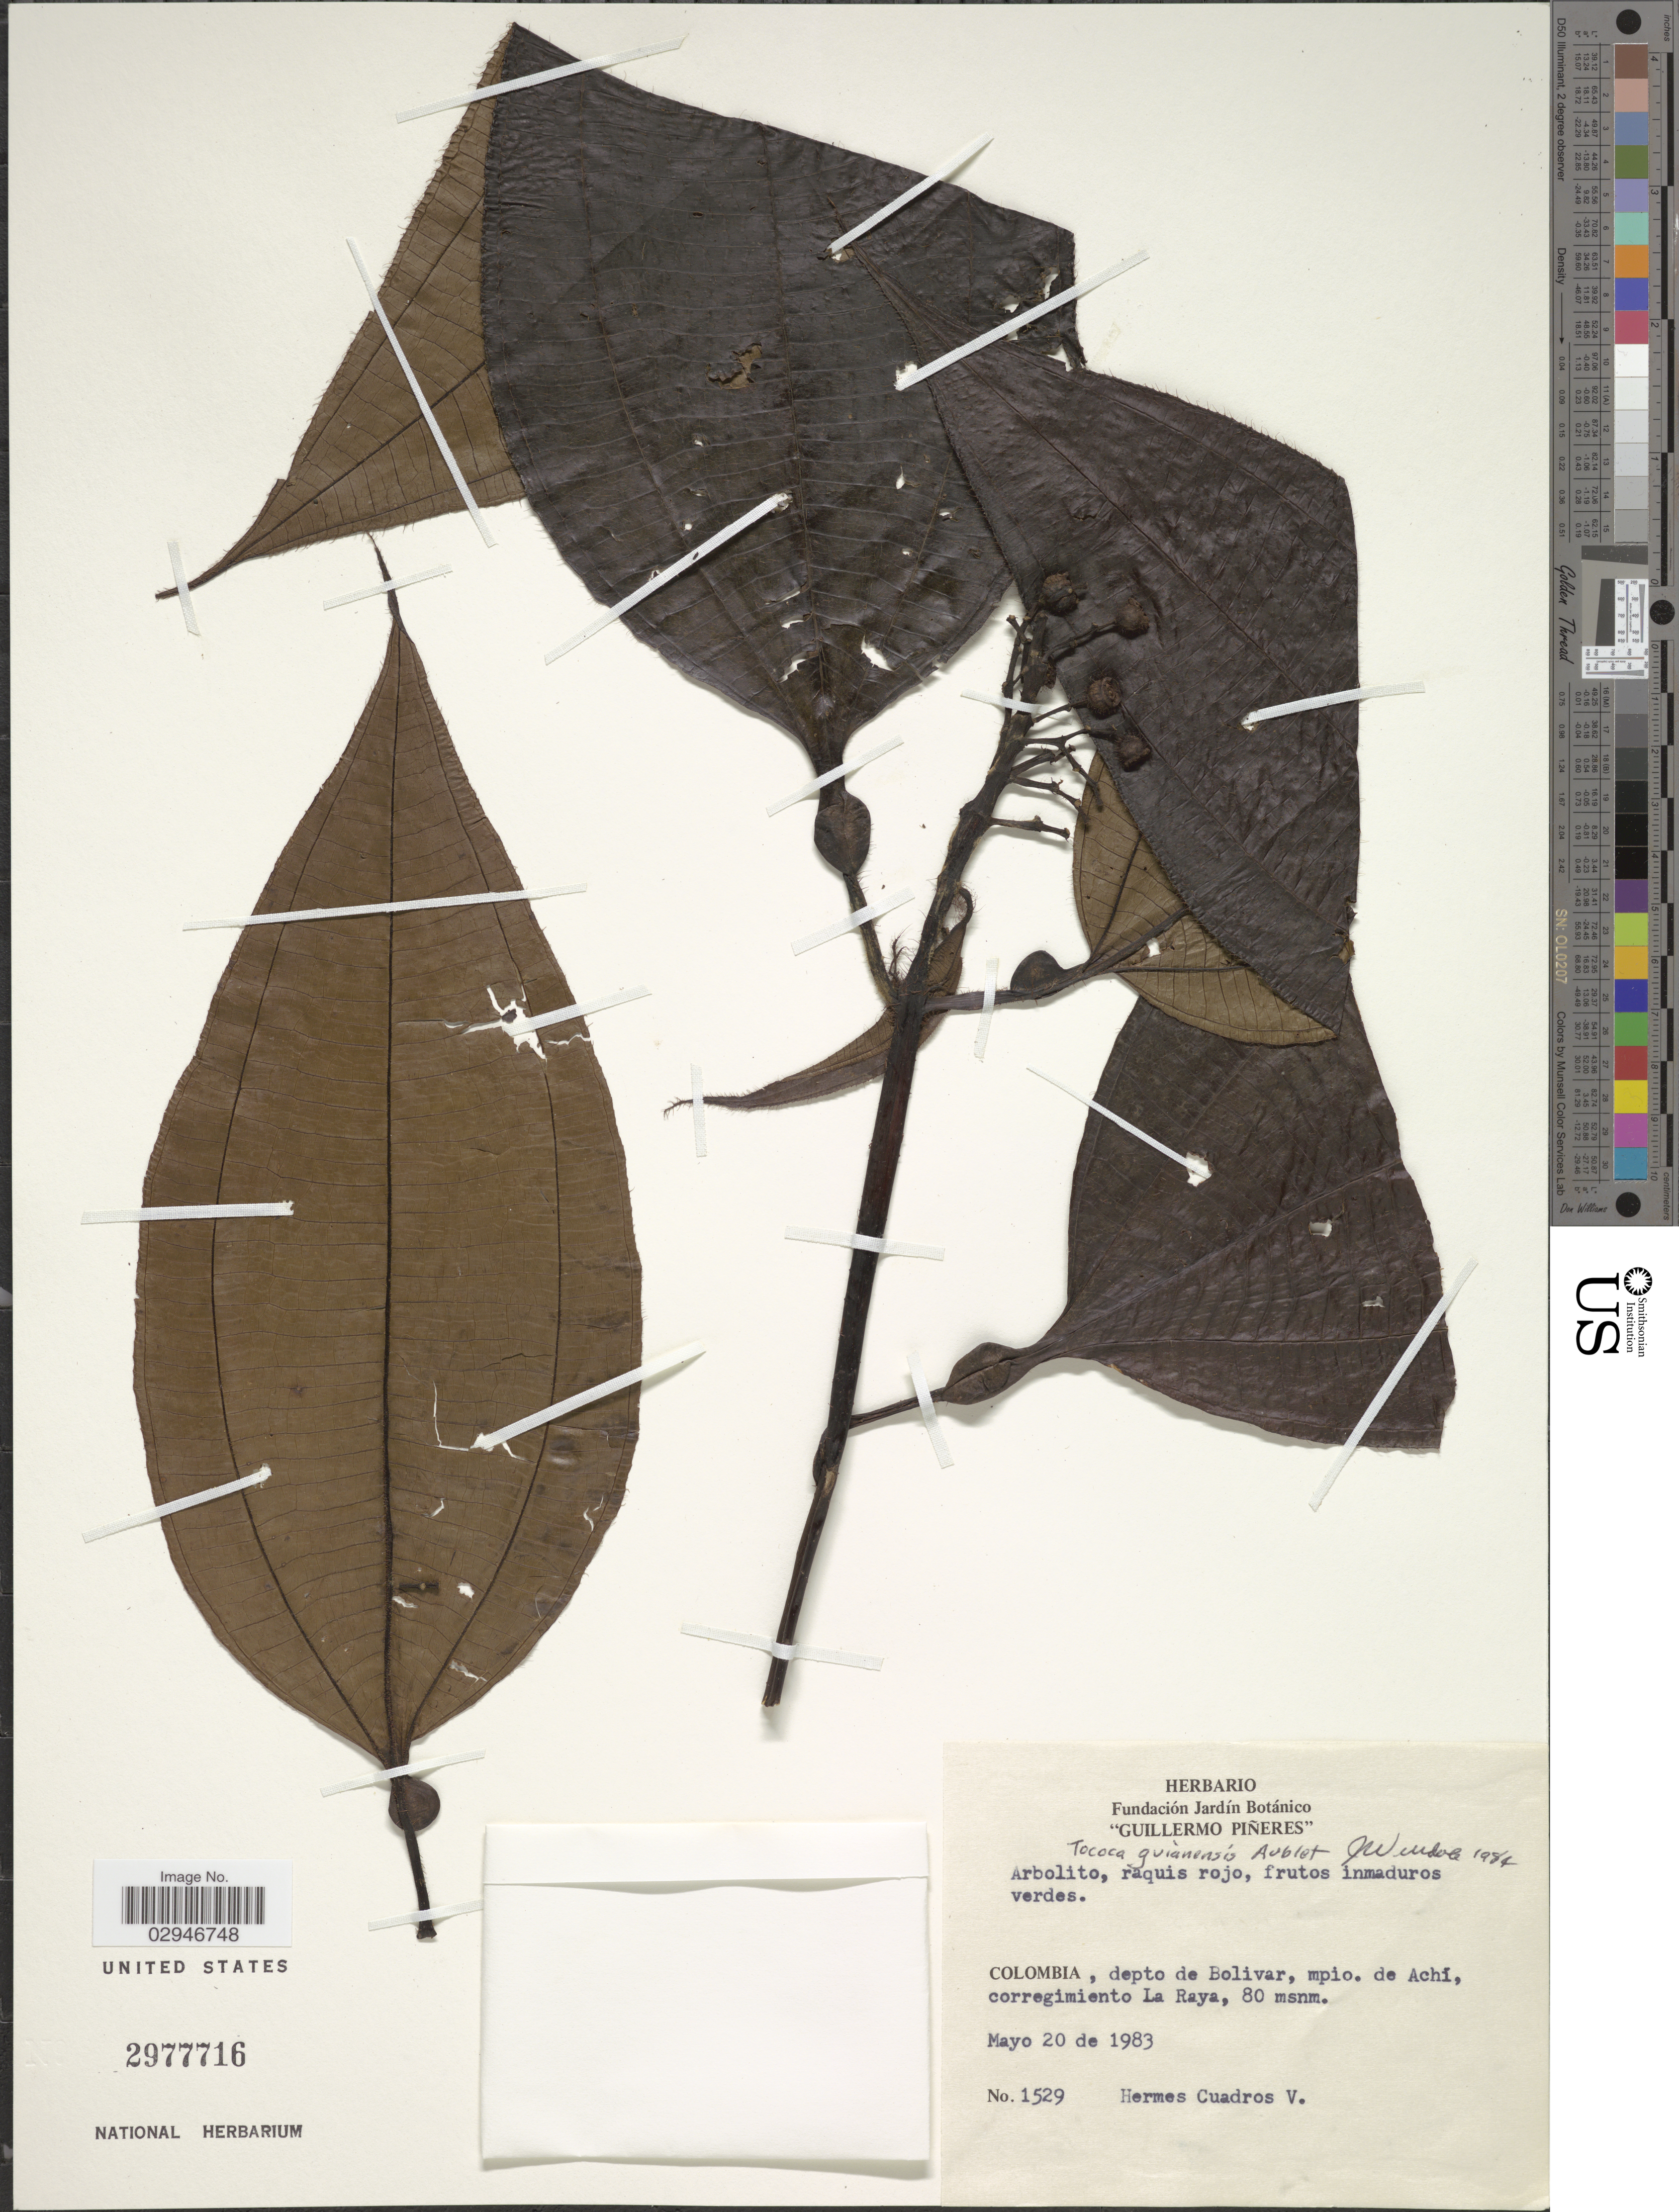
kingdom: Plantae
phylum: Tracheophyta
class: Magnoliopsida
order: Myrtales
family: Melastomataceae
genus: Tococa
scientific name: Tococa guianensis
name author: Aubl.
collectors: H. Cuadros V.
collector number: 1529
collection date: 1983-05-20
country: Colombia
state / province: Bolívar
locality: Depto de Bolivar, mpio. de Achí, corregimiento La Raya.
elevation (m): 80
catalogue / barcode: US 2977716